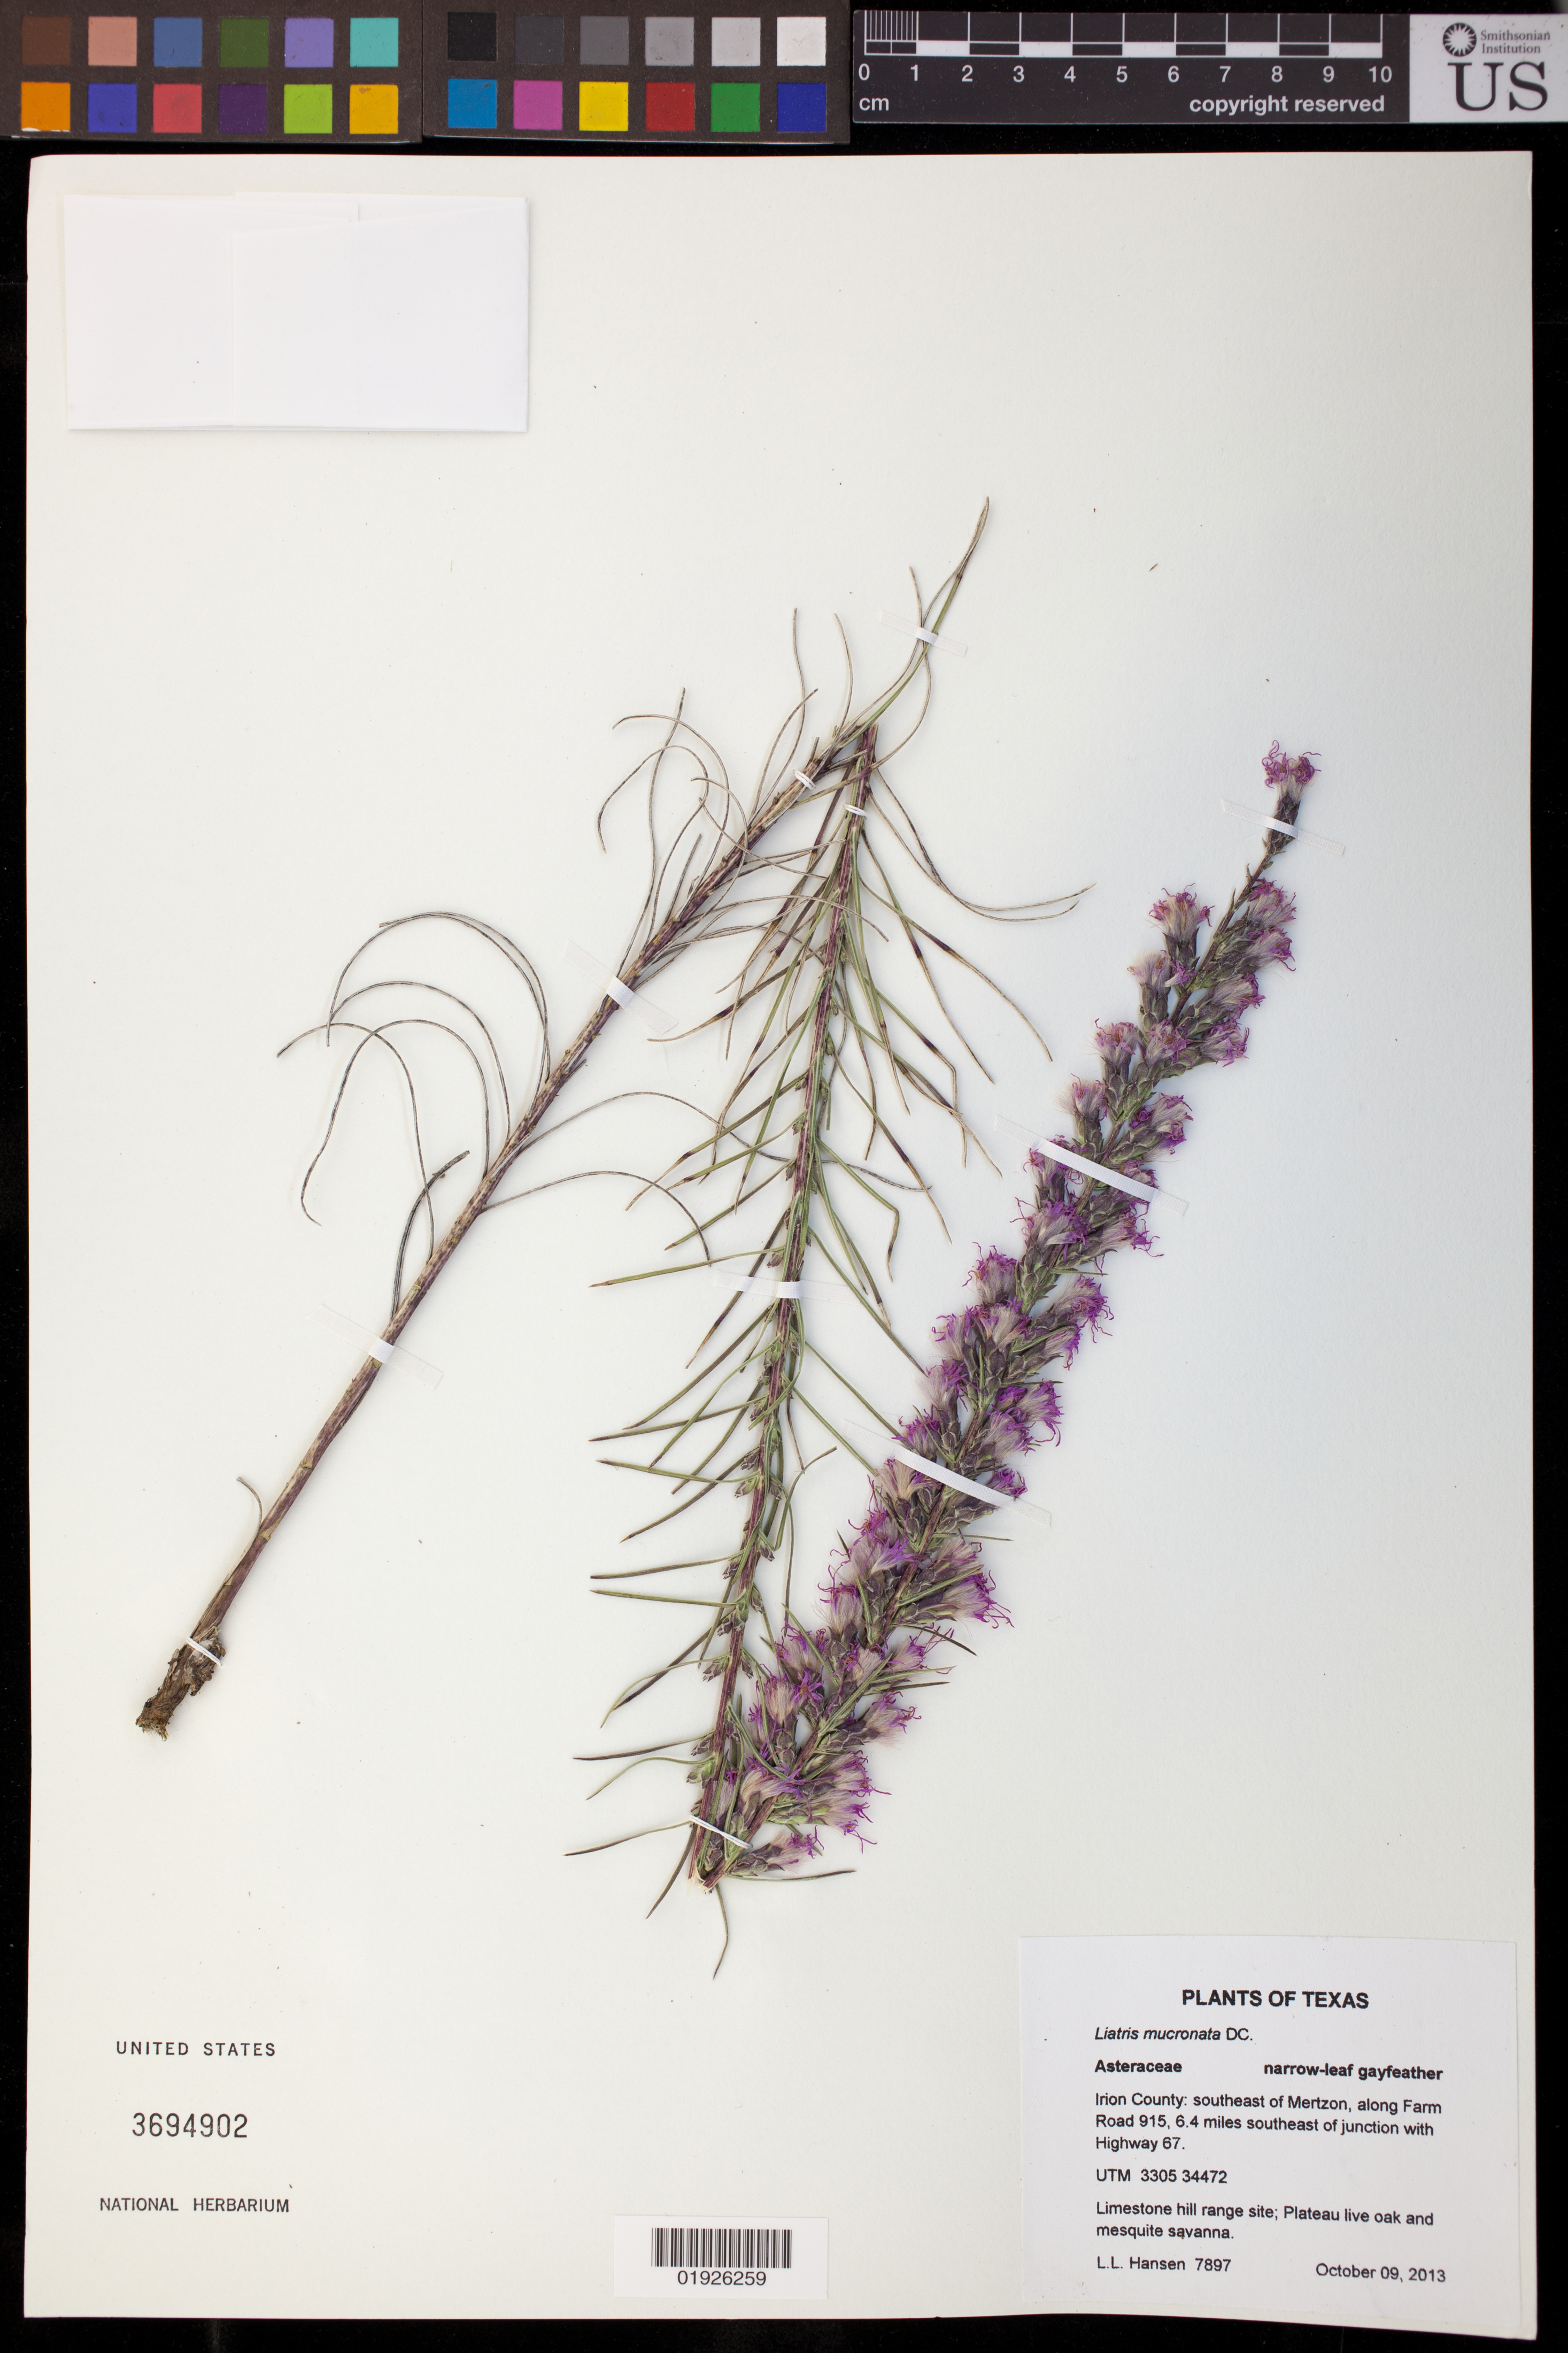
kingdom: Plantae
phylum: Tracheophyta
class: Magnoliopsida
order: Asterales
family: Asteraceae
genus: Liatris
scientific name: Liatris mucronata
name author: DC.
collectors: L. Hansen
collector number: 7897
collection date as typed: October 09, 2013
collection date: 2013-10-09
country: United States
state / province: Texas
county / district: Irion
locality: Southeast of Mertzon, along Farm Road 915, 6.4 miles southeast of junction with Highway 67.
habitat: Limestone hill range site; Plateau live oak and mesquite savanna.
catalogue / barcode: US 3694902